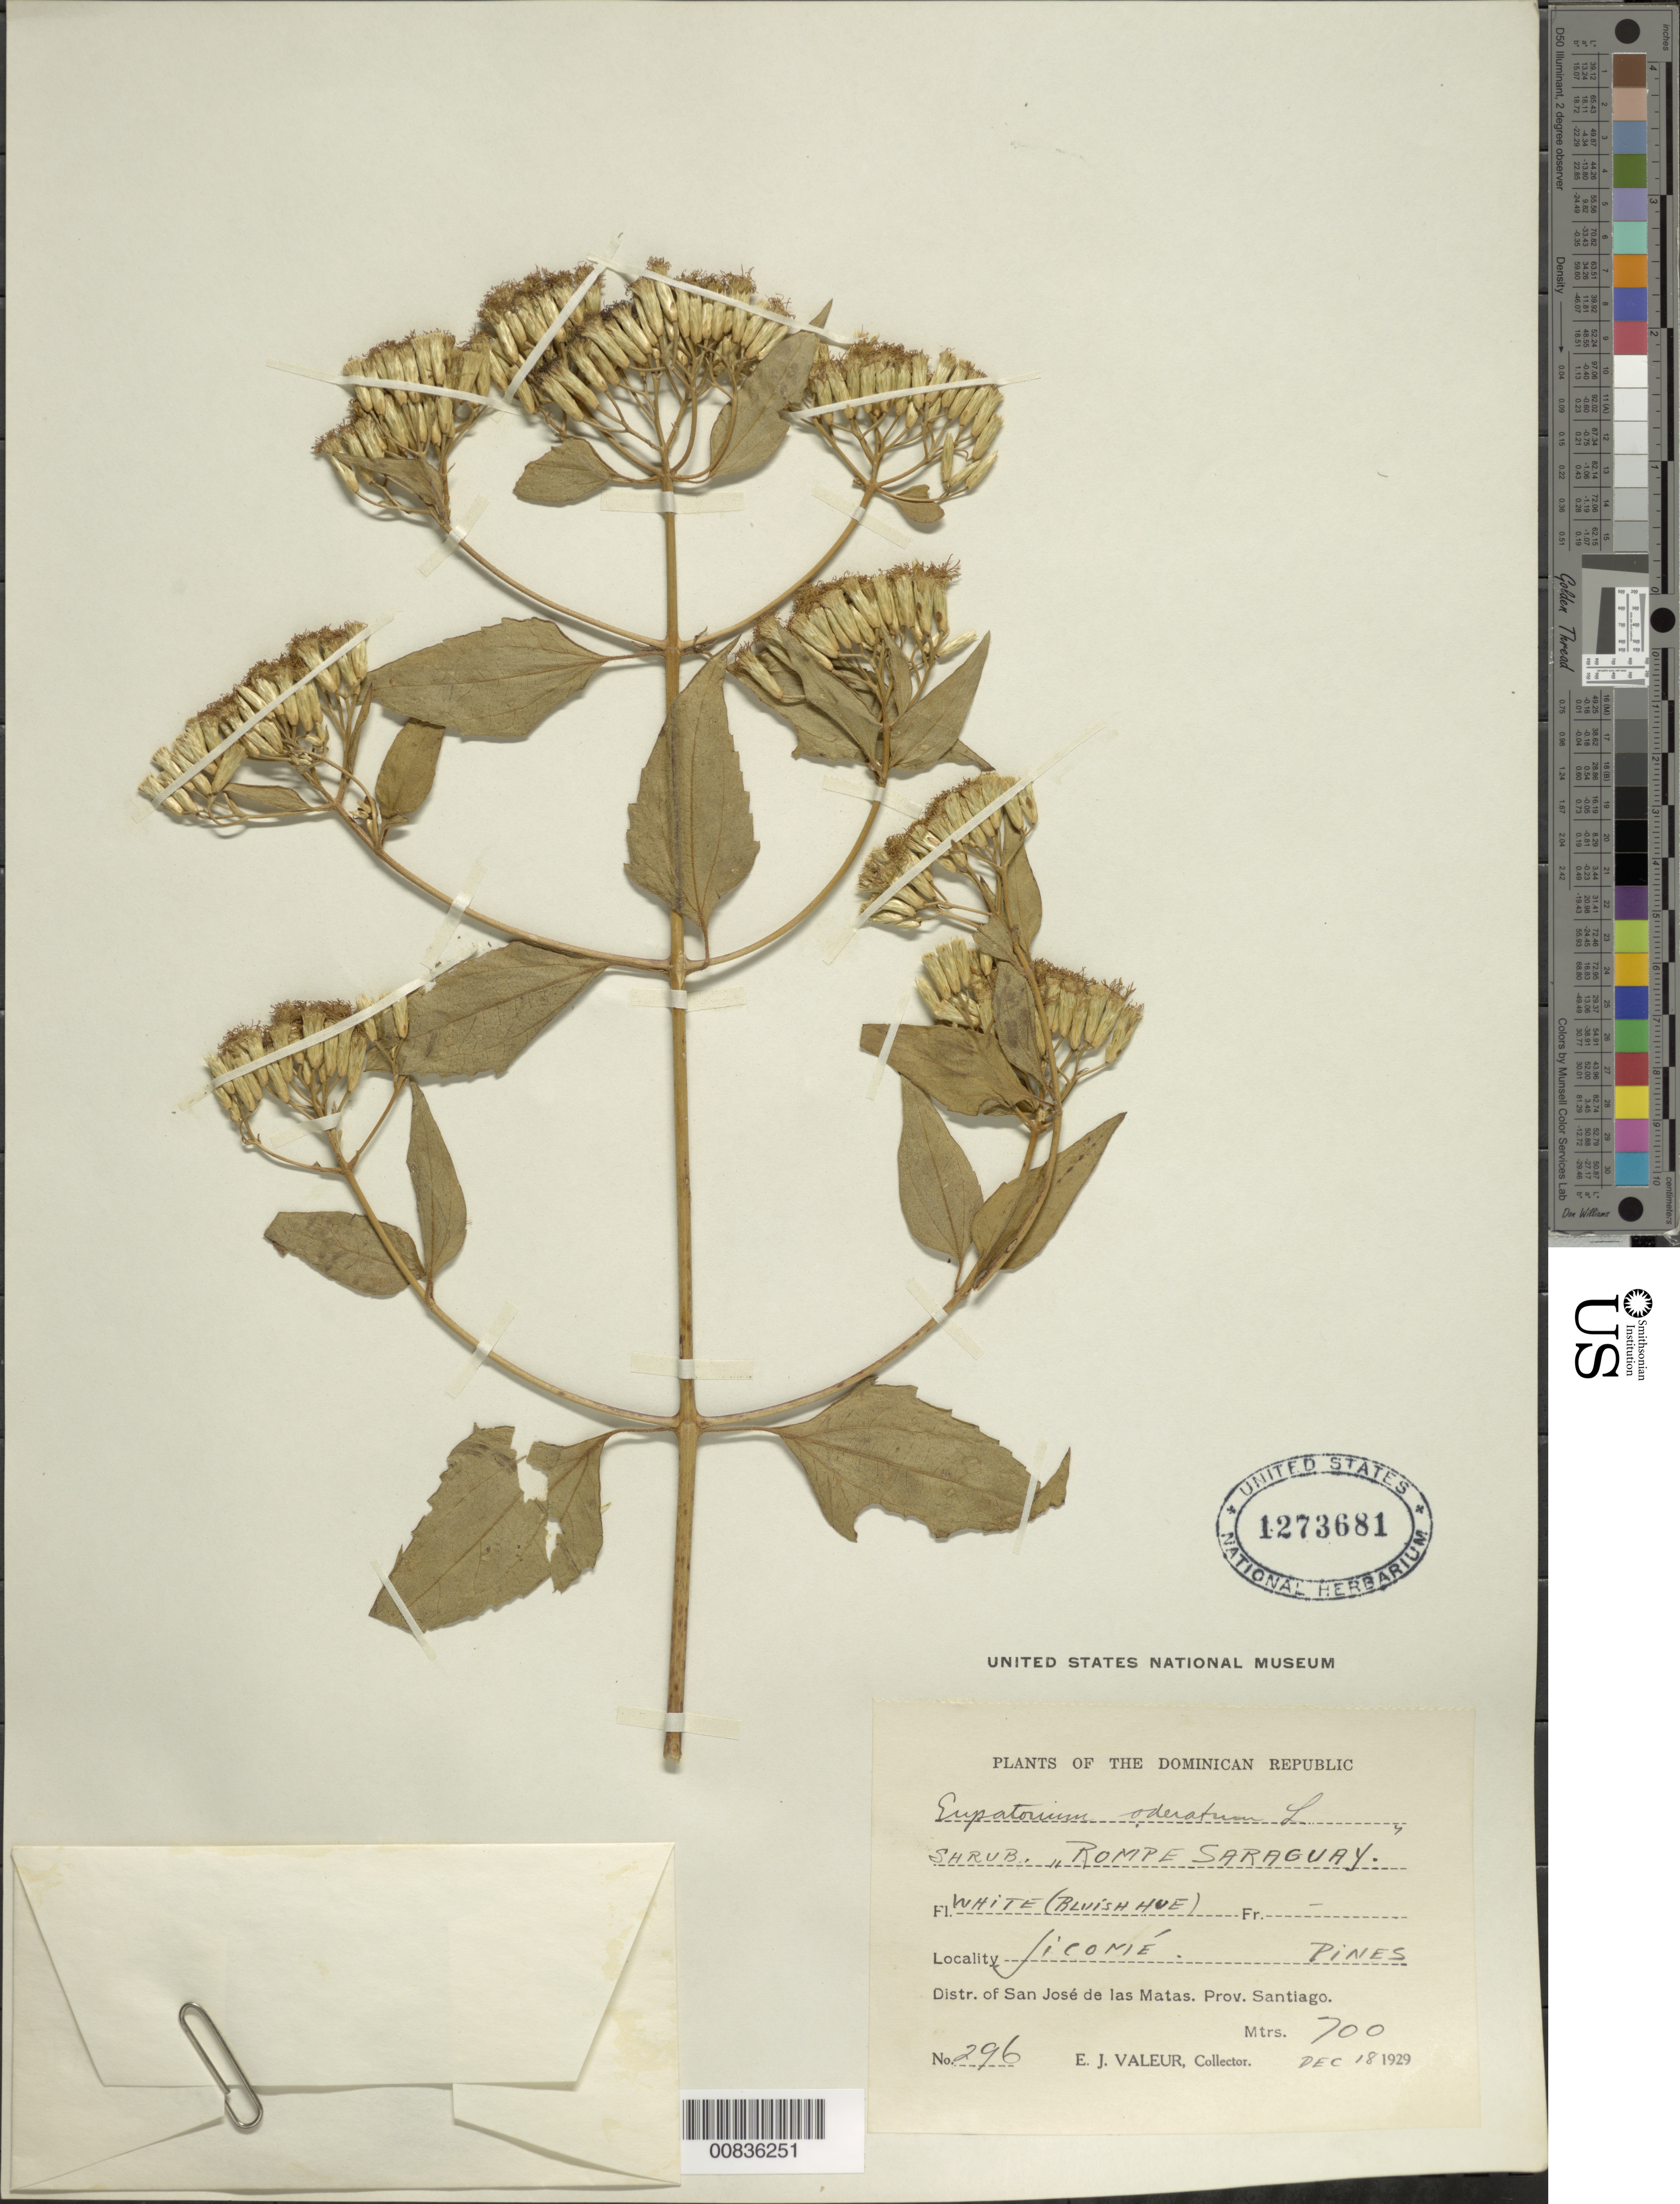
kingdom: Plantae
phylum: Tracheophyta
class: Magnoliopsida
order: Asterales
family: Asteraceae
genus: Chromolaena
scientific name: Chromolaena odorata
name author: (L.) R.M. King & H. Rob.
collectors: E. Valeur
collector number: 296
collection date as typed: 18 Dec 1929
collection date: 1929-12-18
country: Dominican Republic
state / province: Santiago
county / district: San José de las Matas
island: Hispaniola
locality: Jicomé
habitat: Pines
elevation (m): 700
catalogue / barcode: US 1273681